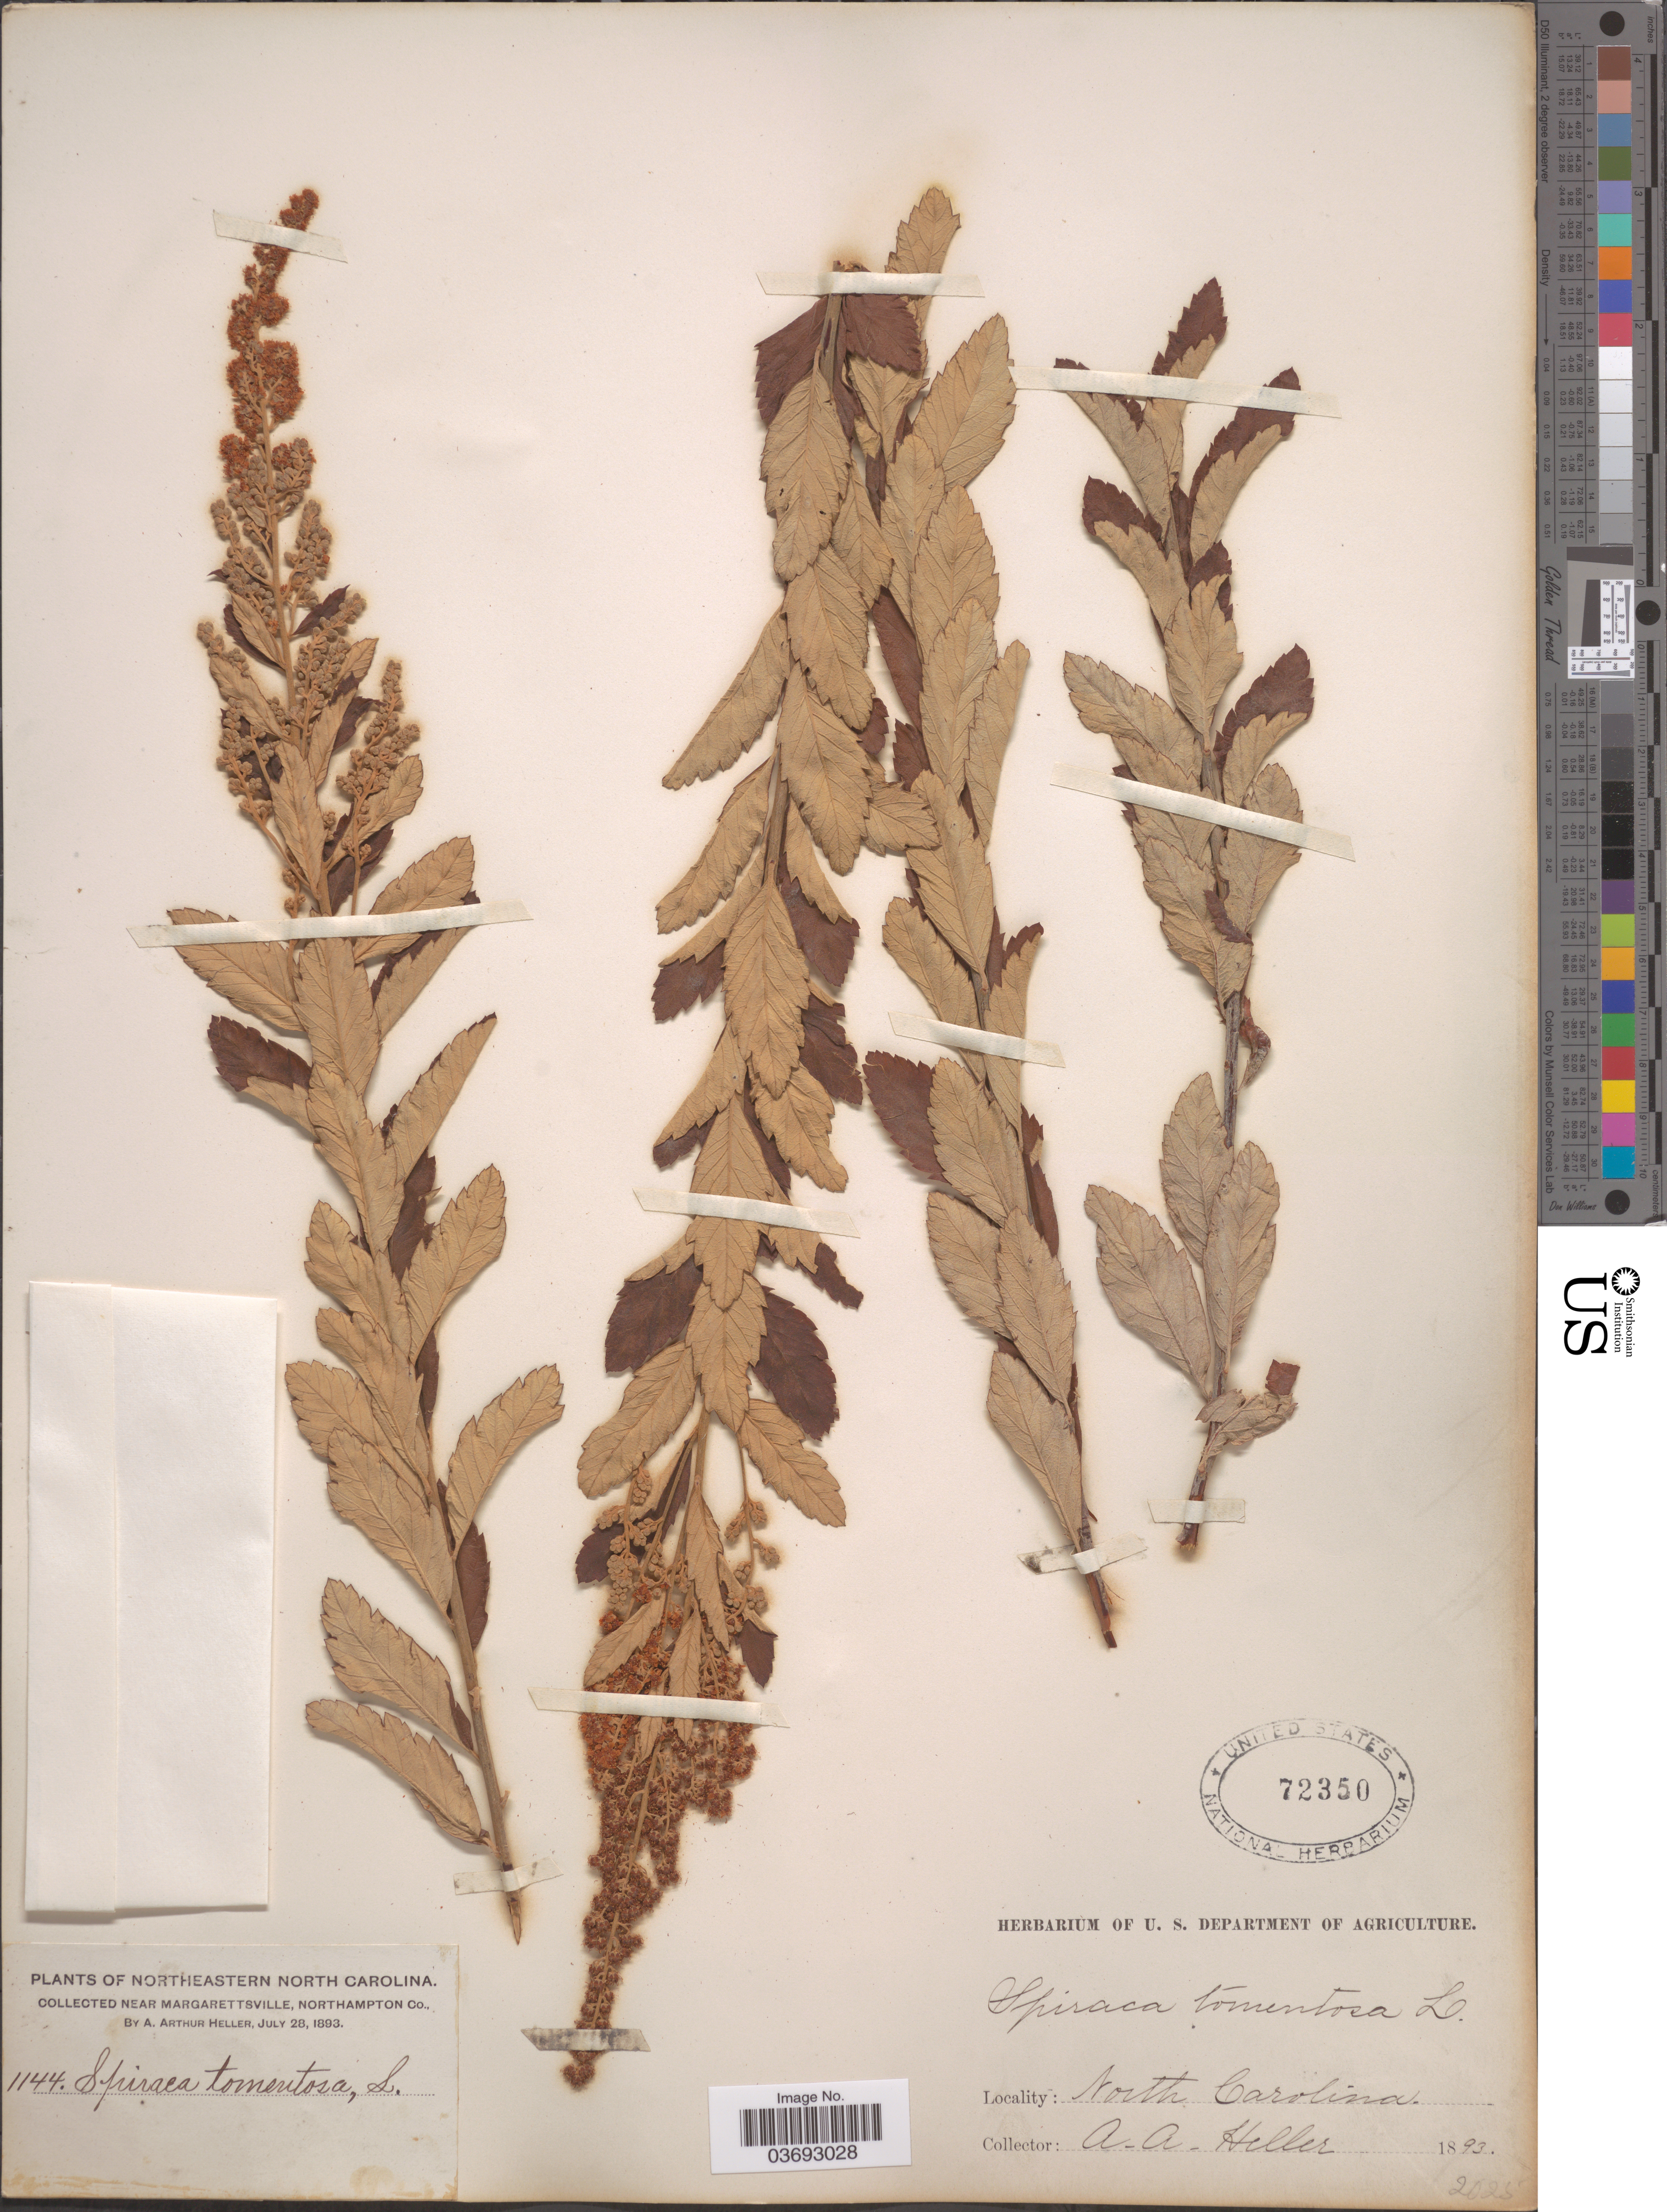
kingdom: Plantae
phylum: Tracheophyta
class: Magnoliopsida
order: Rosales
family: Rosaceae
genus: Spiraea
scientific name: Spiraea tomentosa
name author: L.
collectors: A. A. Heller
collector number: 1144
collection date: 1893-07-28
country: United States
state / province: North Carolina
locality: Northeastern North Carolina. Near Margarettsville, Northampton Co.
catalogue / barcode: US 72350